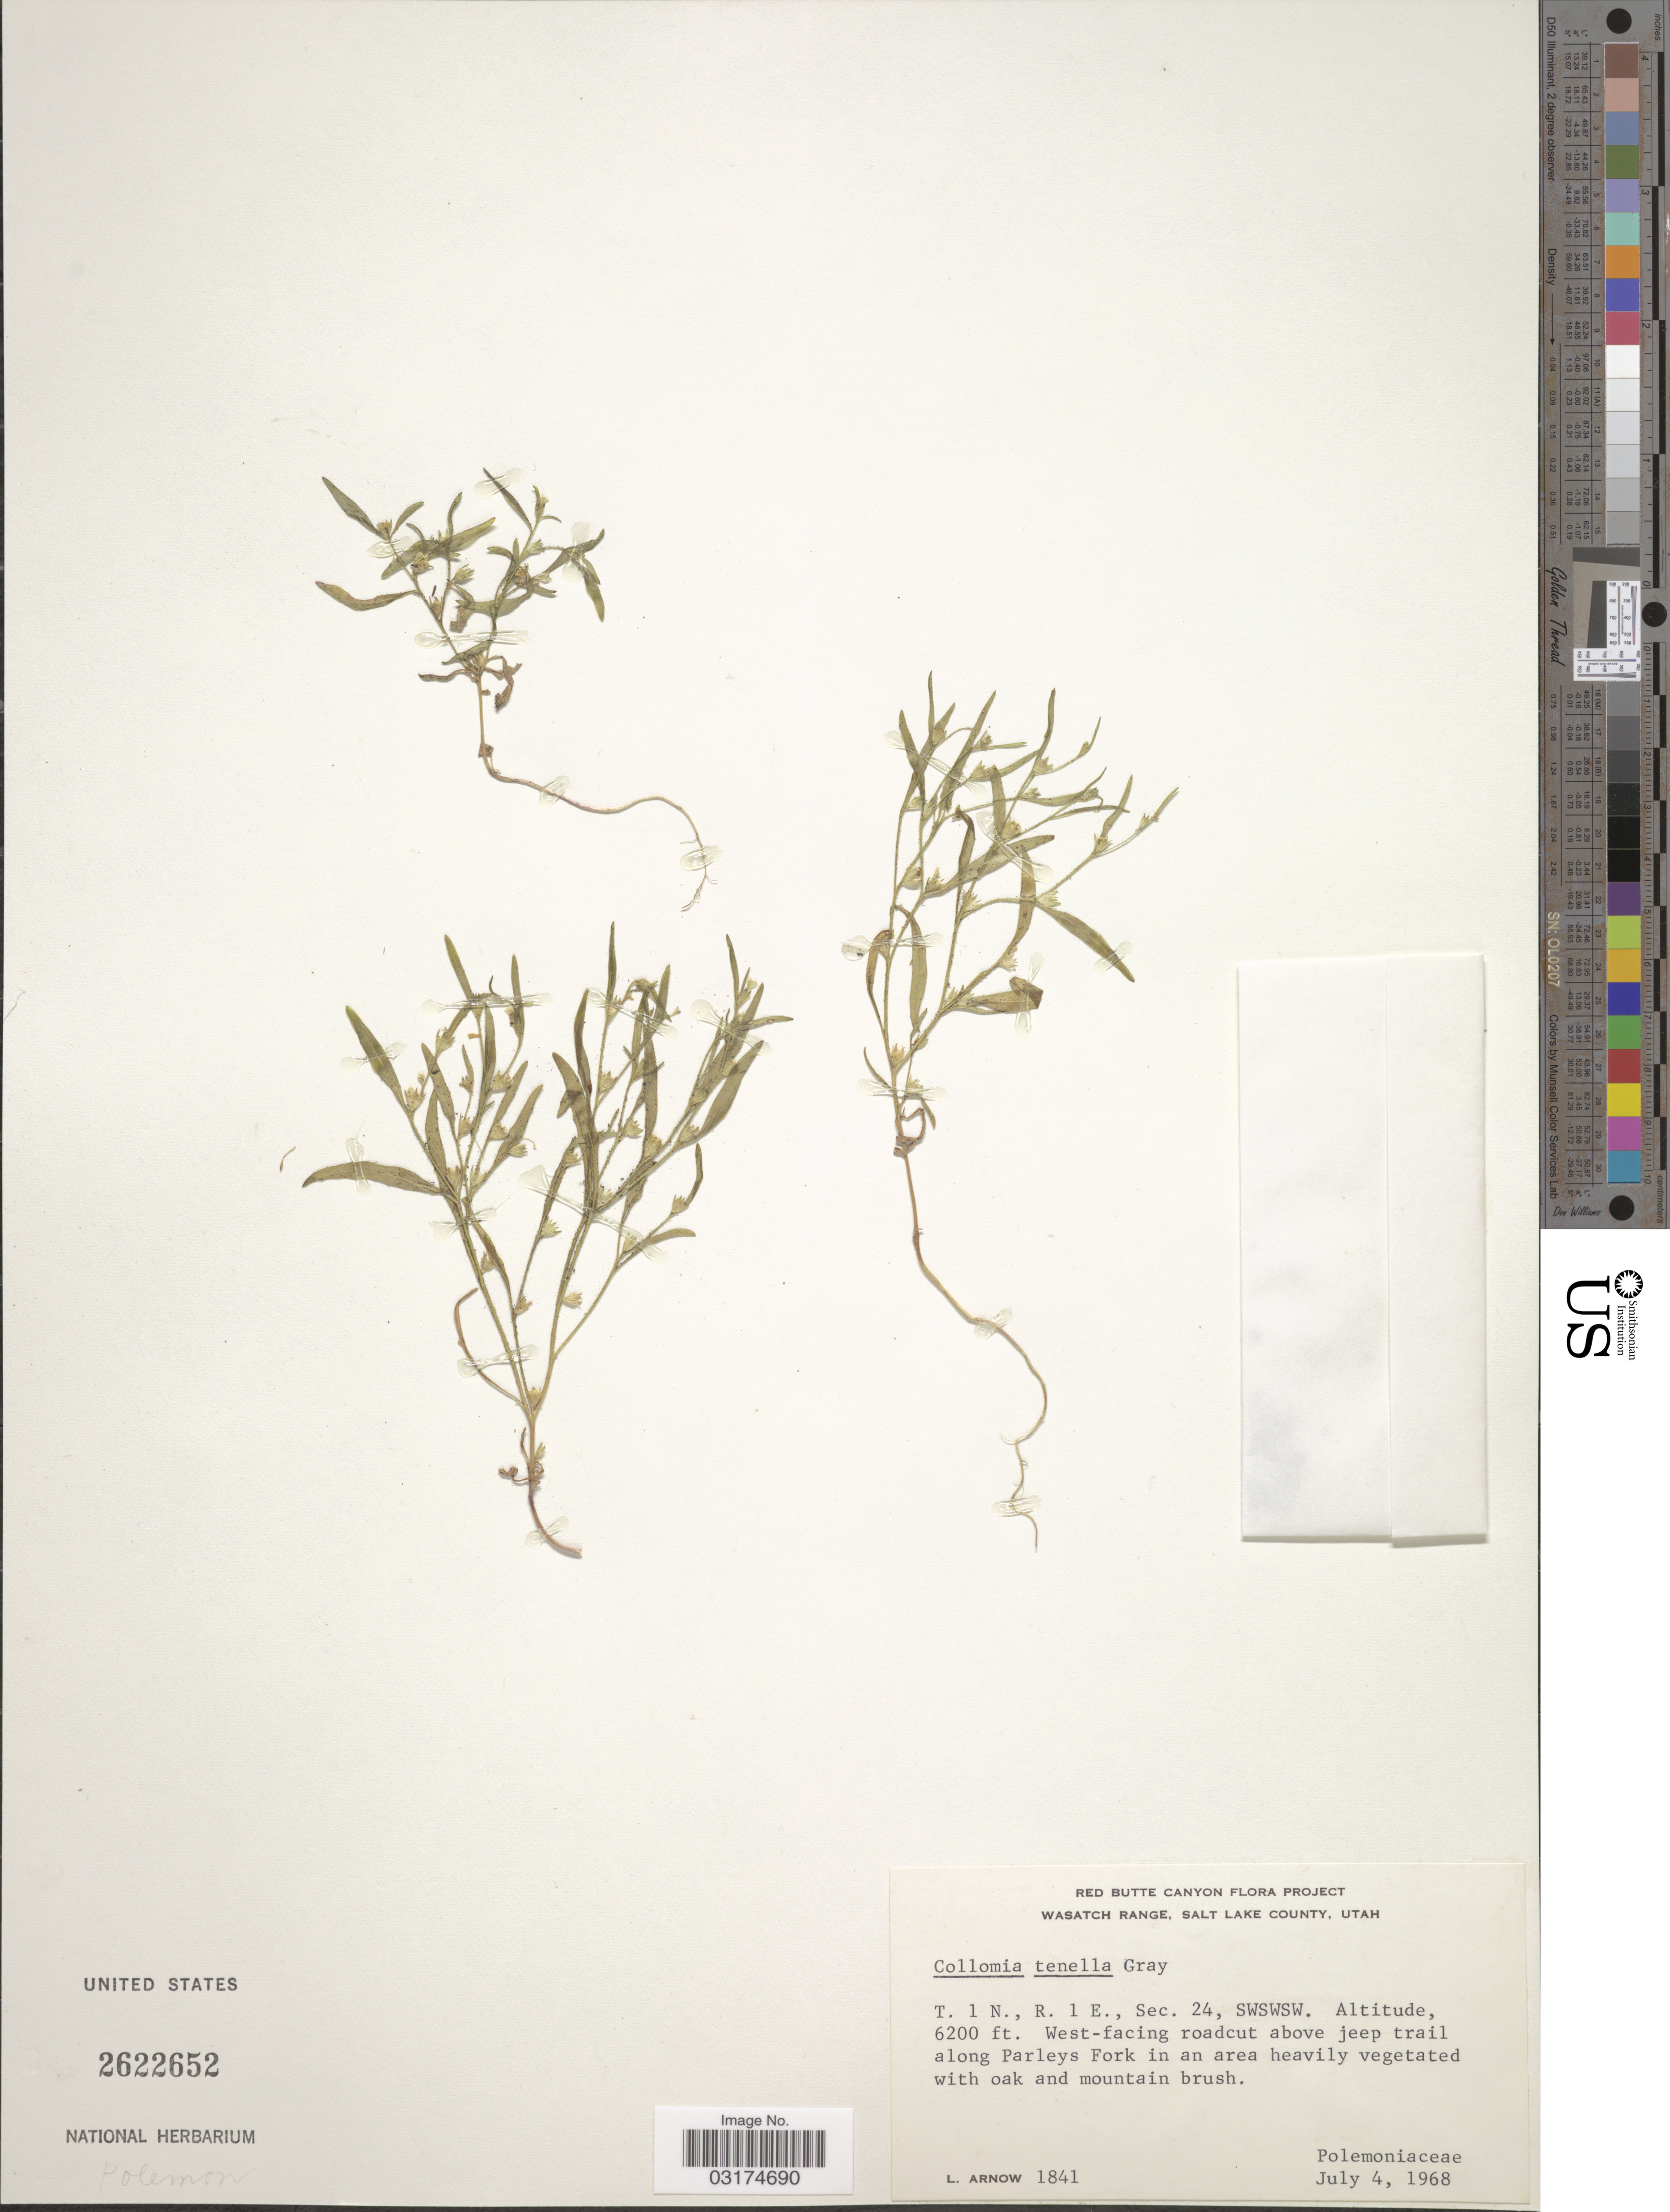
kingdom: Plantae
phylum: Tracheophyta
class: Magnoliopsida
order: Ericales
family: Polemoniaceae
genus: Collomia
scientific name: Collomia tenella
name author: A. Gray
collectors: L. Arnow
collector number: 1841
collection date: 1968-07-04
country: United States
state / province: Utah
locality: Wasatch Range, Salt Lake County. T. 1 N., R. 1 E., Sec. 24, SWSWSW. West-facing roadcut above jeep trail along Parleys Fork in an area heavily vegetated with oak and mountain brush.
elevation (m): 1890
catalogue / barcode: US 2622652